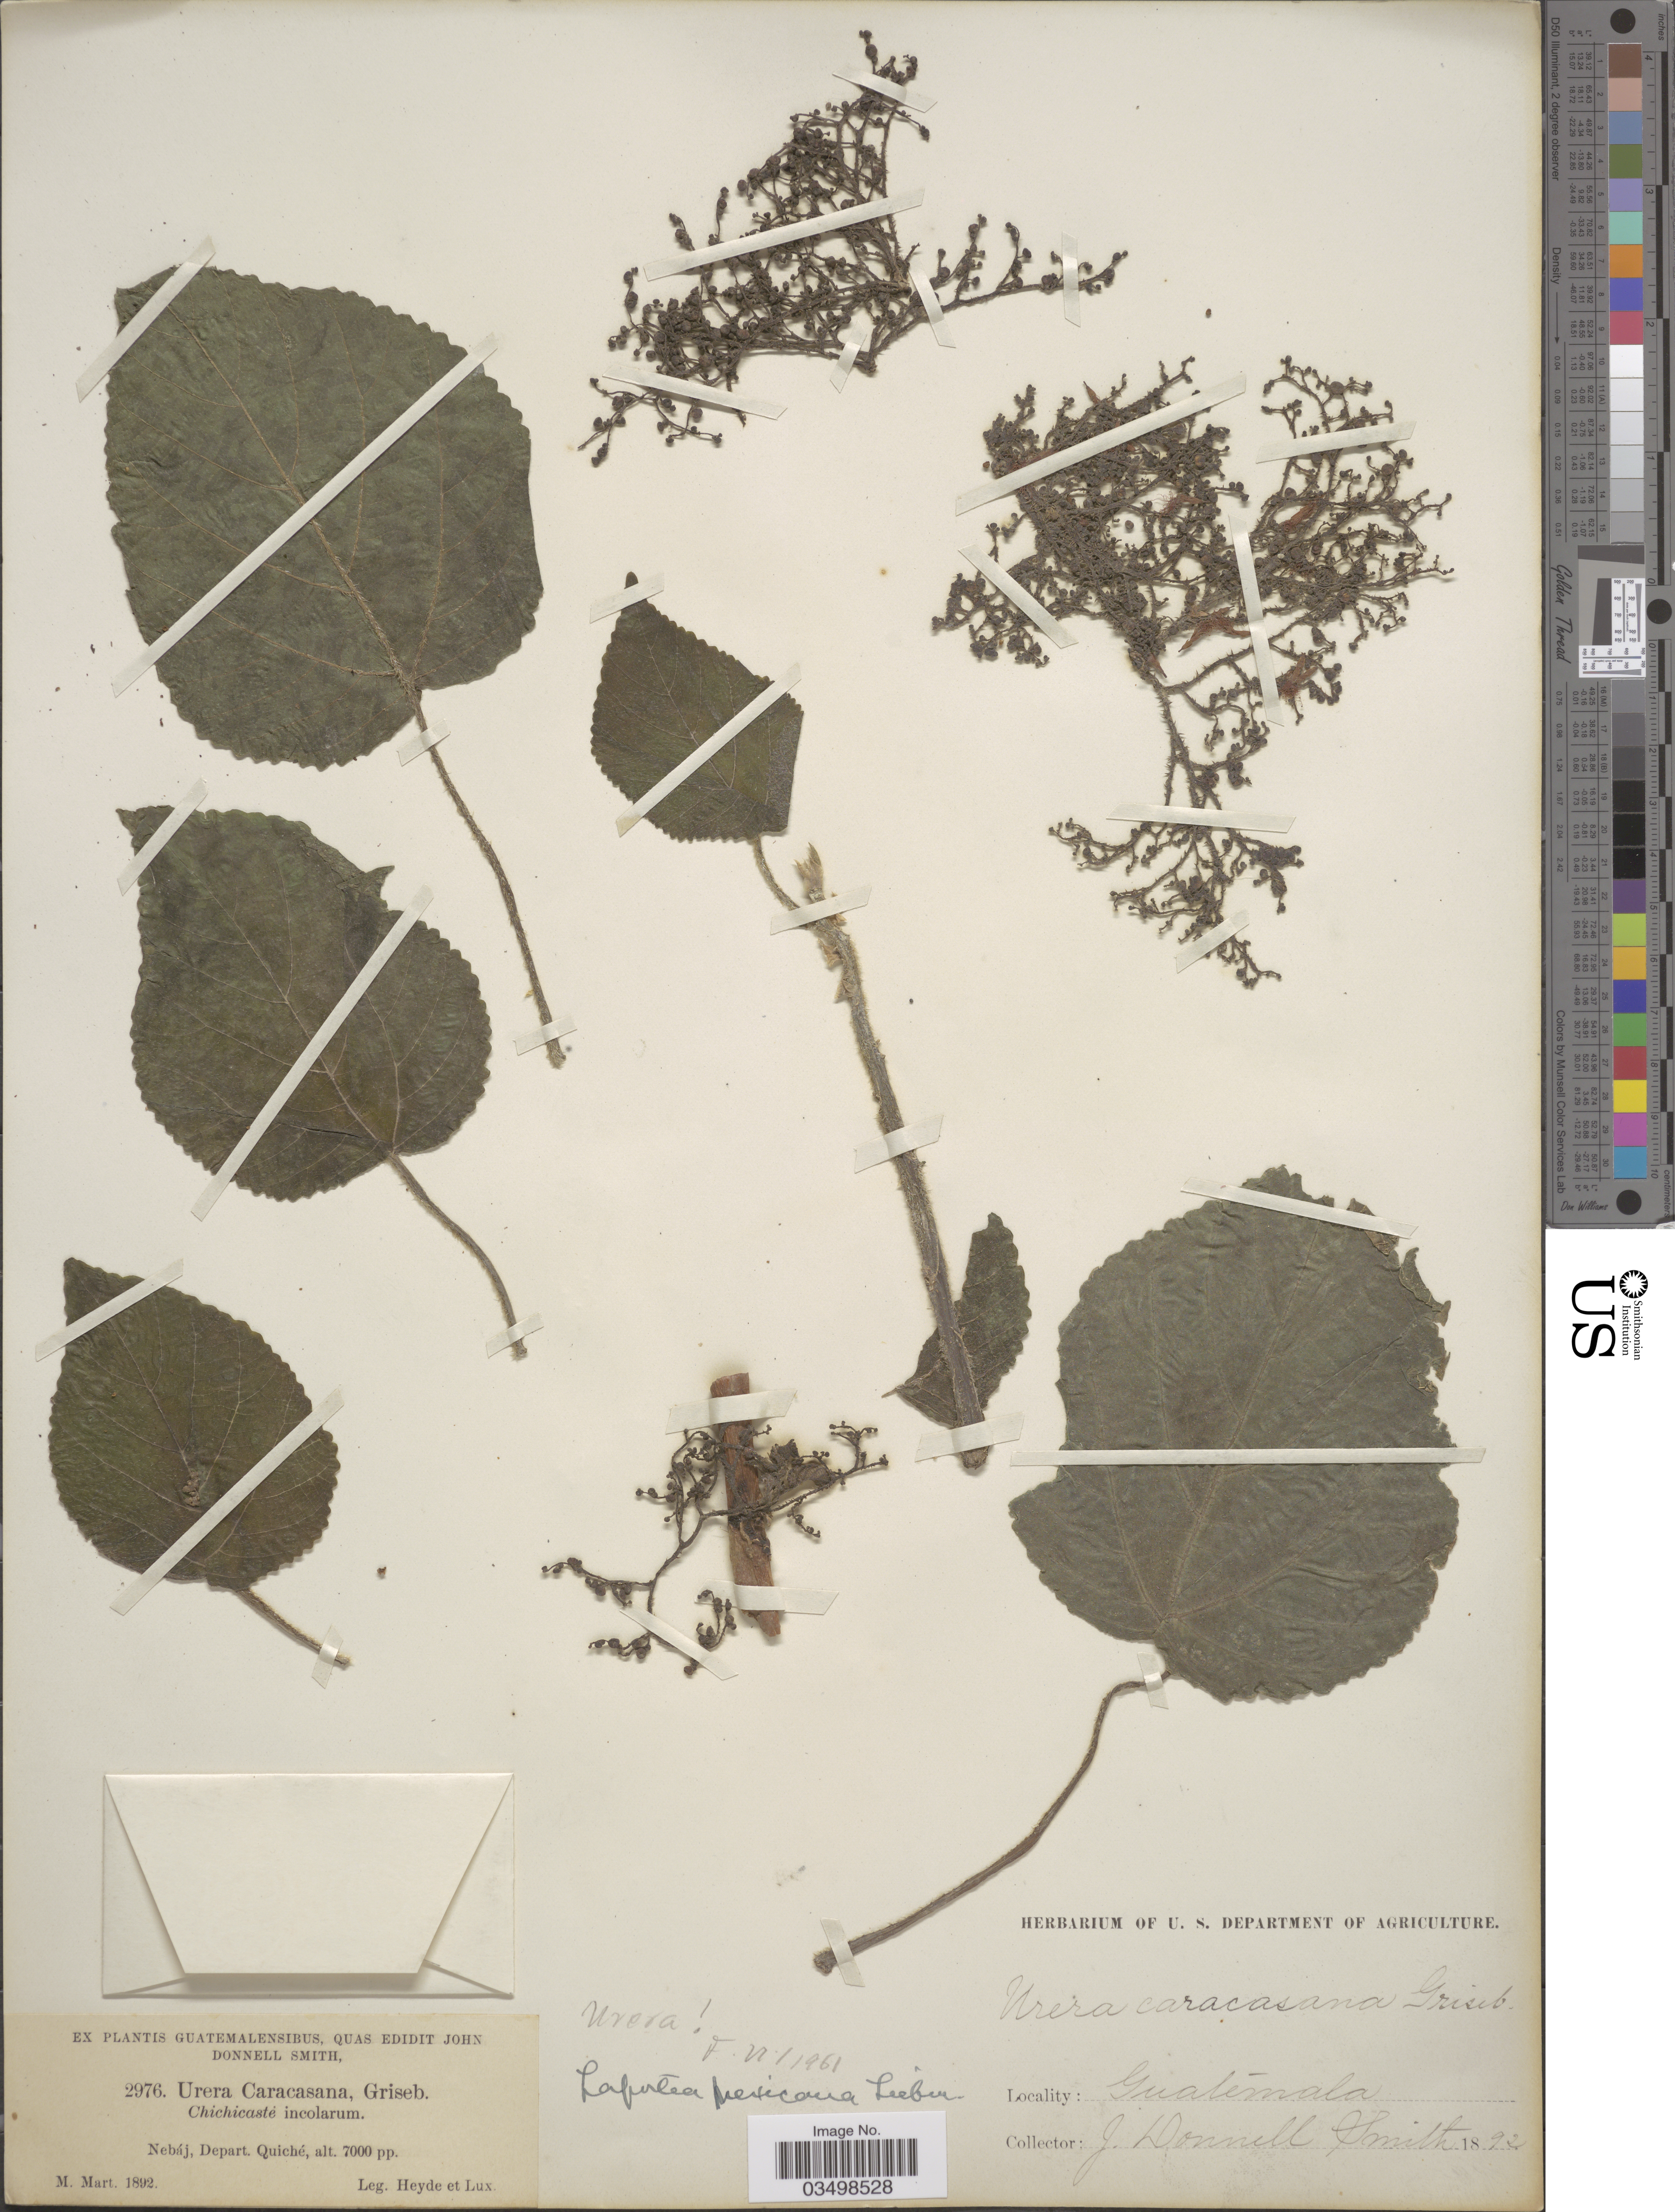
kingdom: Plantae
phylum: Tracheophyta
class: Magnoliopsida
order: Rosales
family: Urticaceae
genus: Urera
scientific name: Urera caracasana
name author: (Jacq.) Gaudich. ex Griseb.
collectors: J. Donnell Smith, Heyde & Lux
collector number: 2976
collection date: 1892-03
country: Guatemala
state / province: El Quiche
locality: Nebáj, Depart. Quiché.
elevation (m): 2134